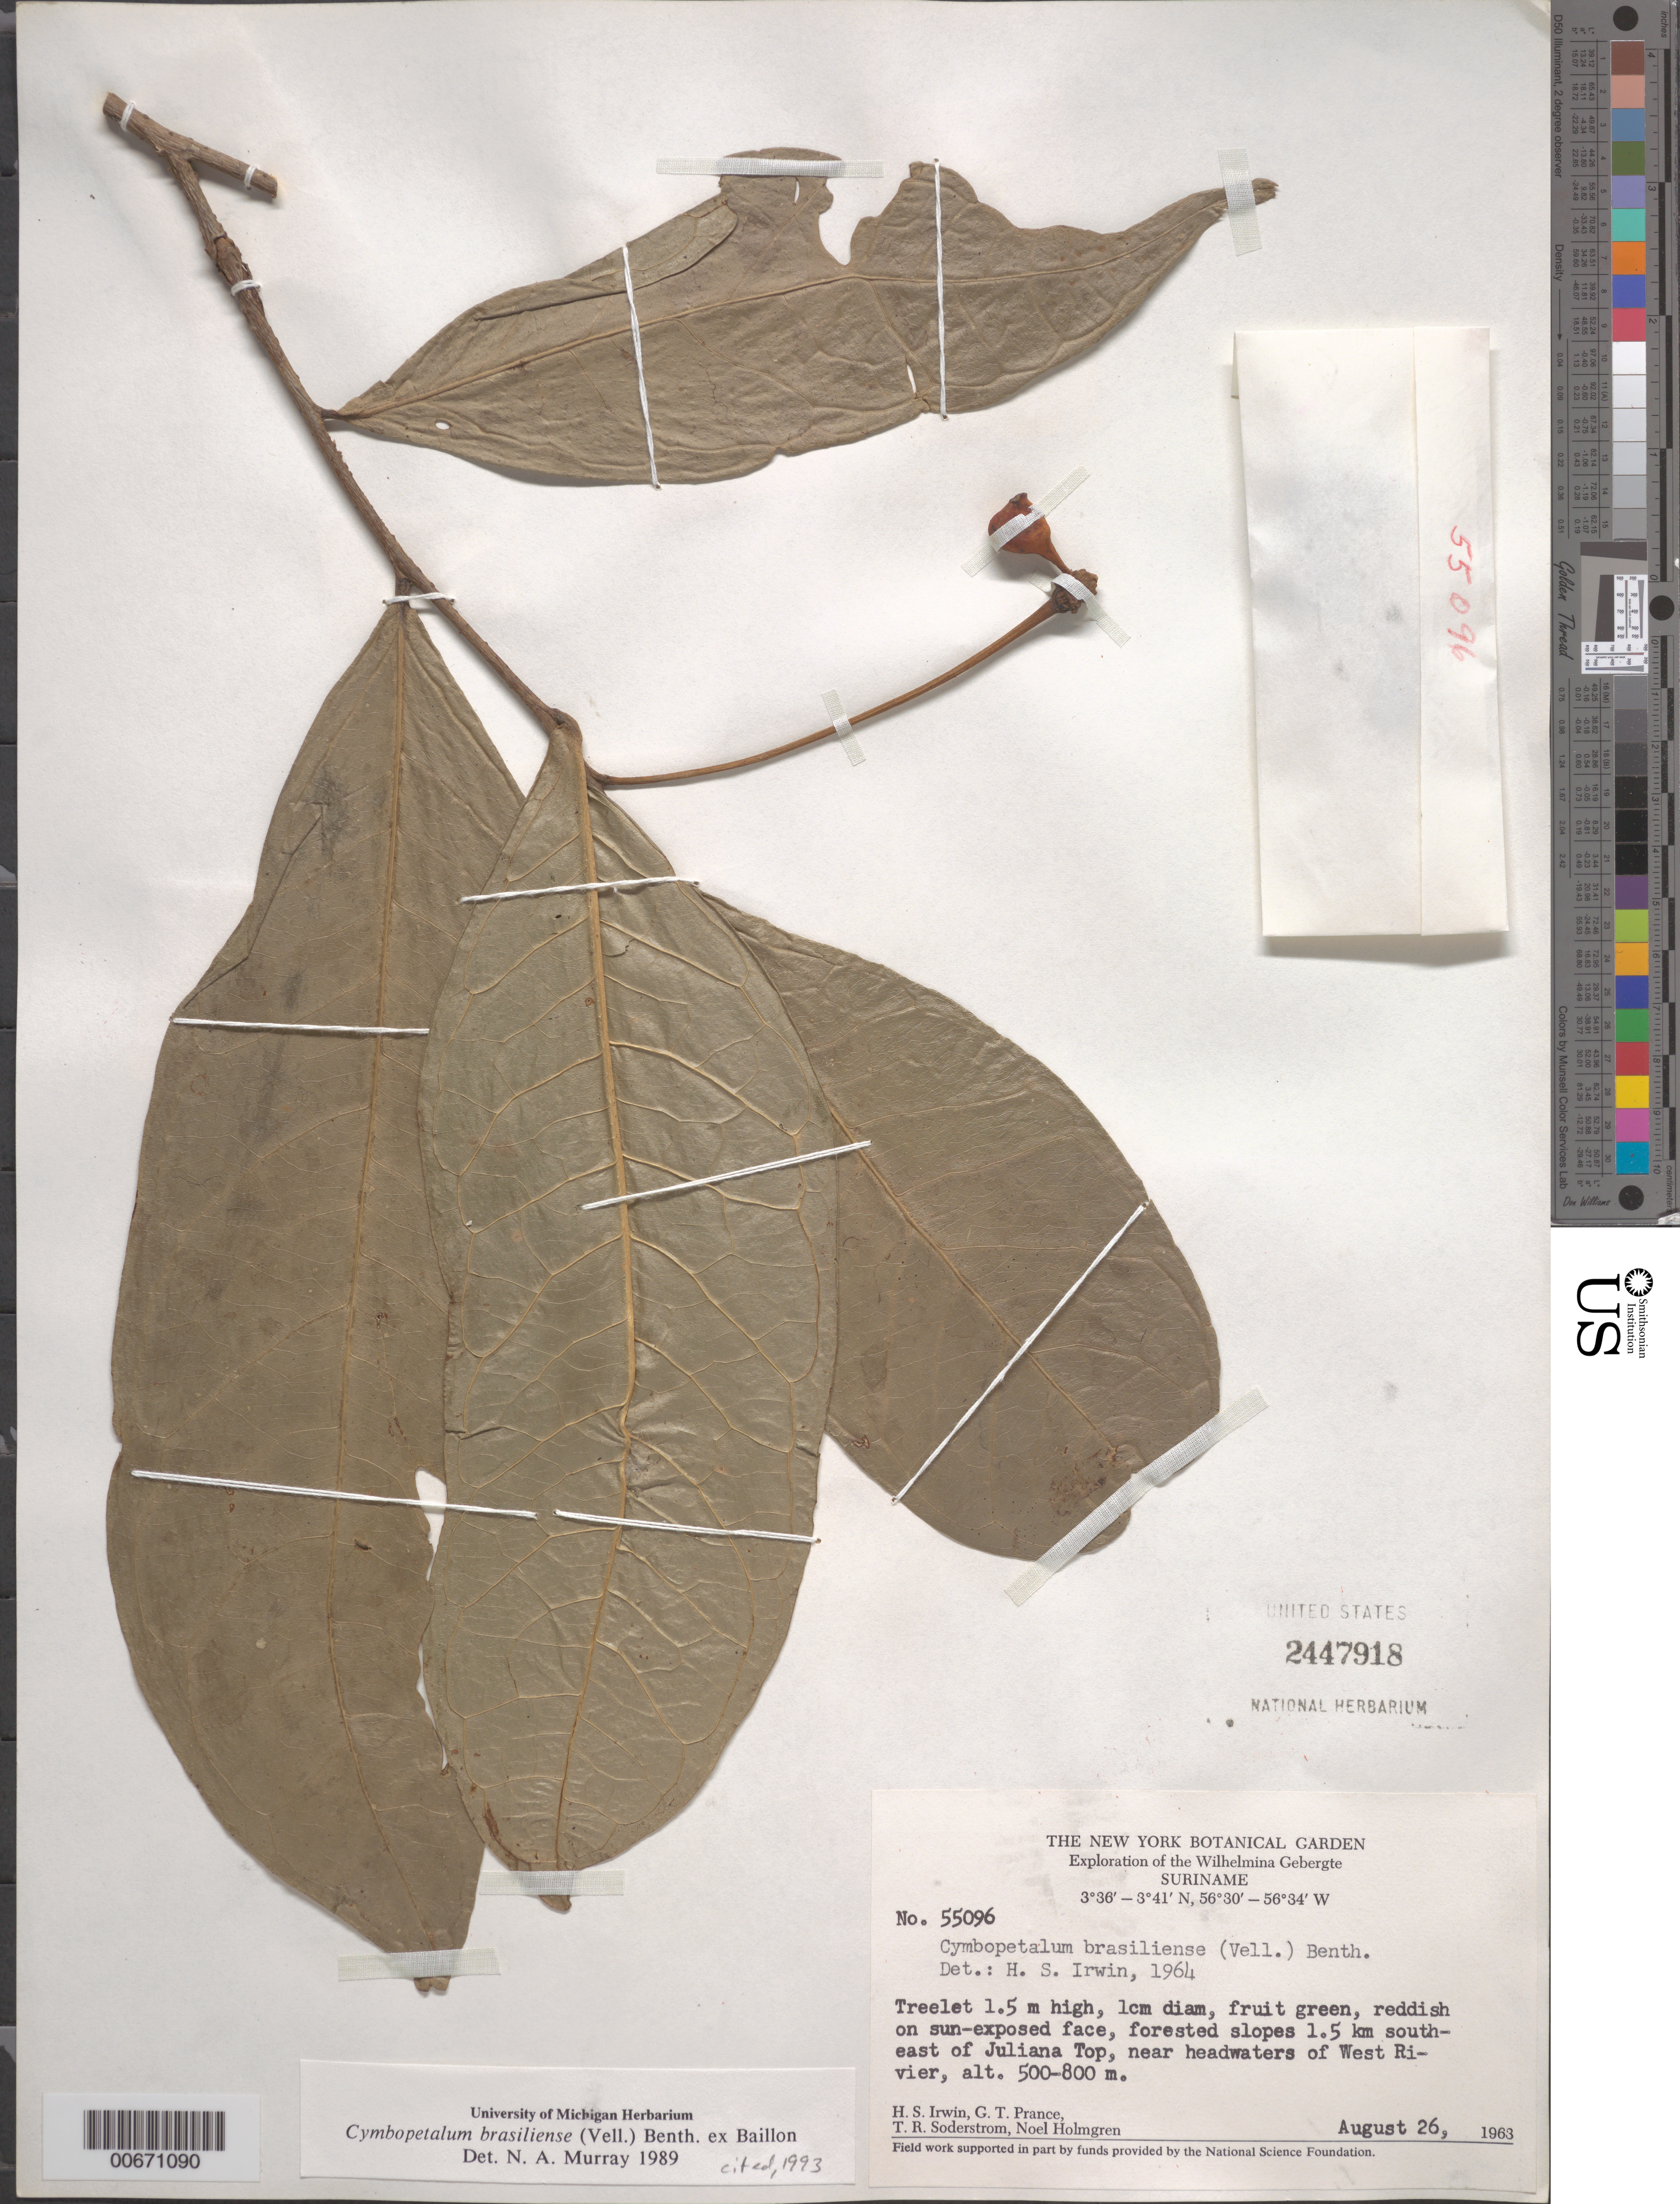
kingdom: Plantae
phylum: Tracheophyta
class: Magnoliopsida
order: Magnoliales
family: Annonaceae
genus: Cymbopetalum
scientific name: Cymbopetalum brasiliense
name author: (Vell.) Benth. ex Baill.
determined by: Murray, N. A.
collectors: H. Irwin, G. T. Prance, T. R. Soderstrom & N. H. Holmgren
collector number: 55096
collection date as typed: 26-Aug-63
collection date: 1963-08-26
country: Suriname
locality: Juliana Top, 1.5 km SE of, near headwaters of West River, Wilhelmina Gebergte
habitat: Forested slopes, sun exposed face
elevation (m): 500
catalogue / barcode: US 2447918